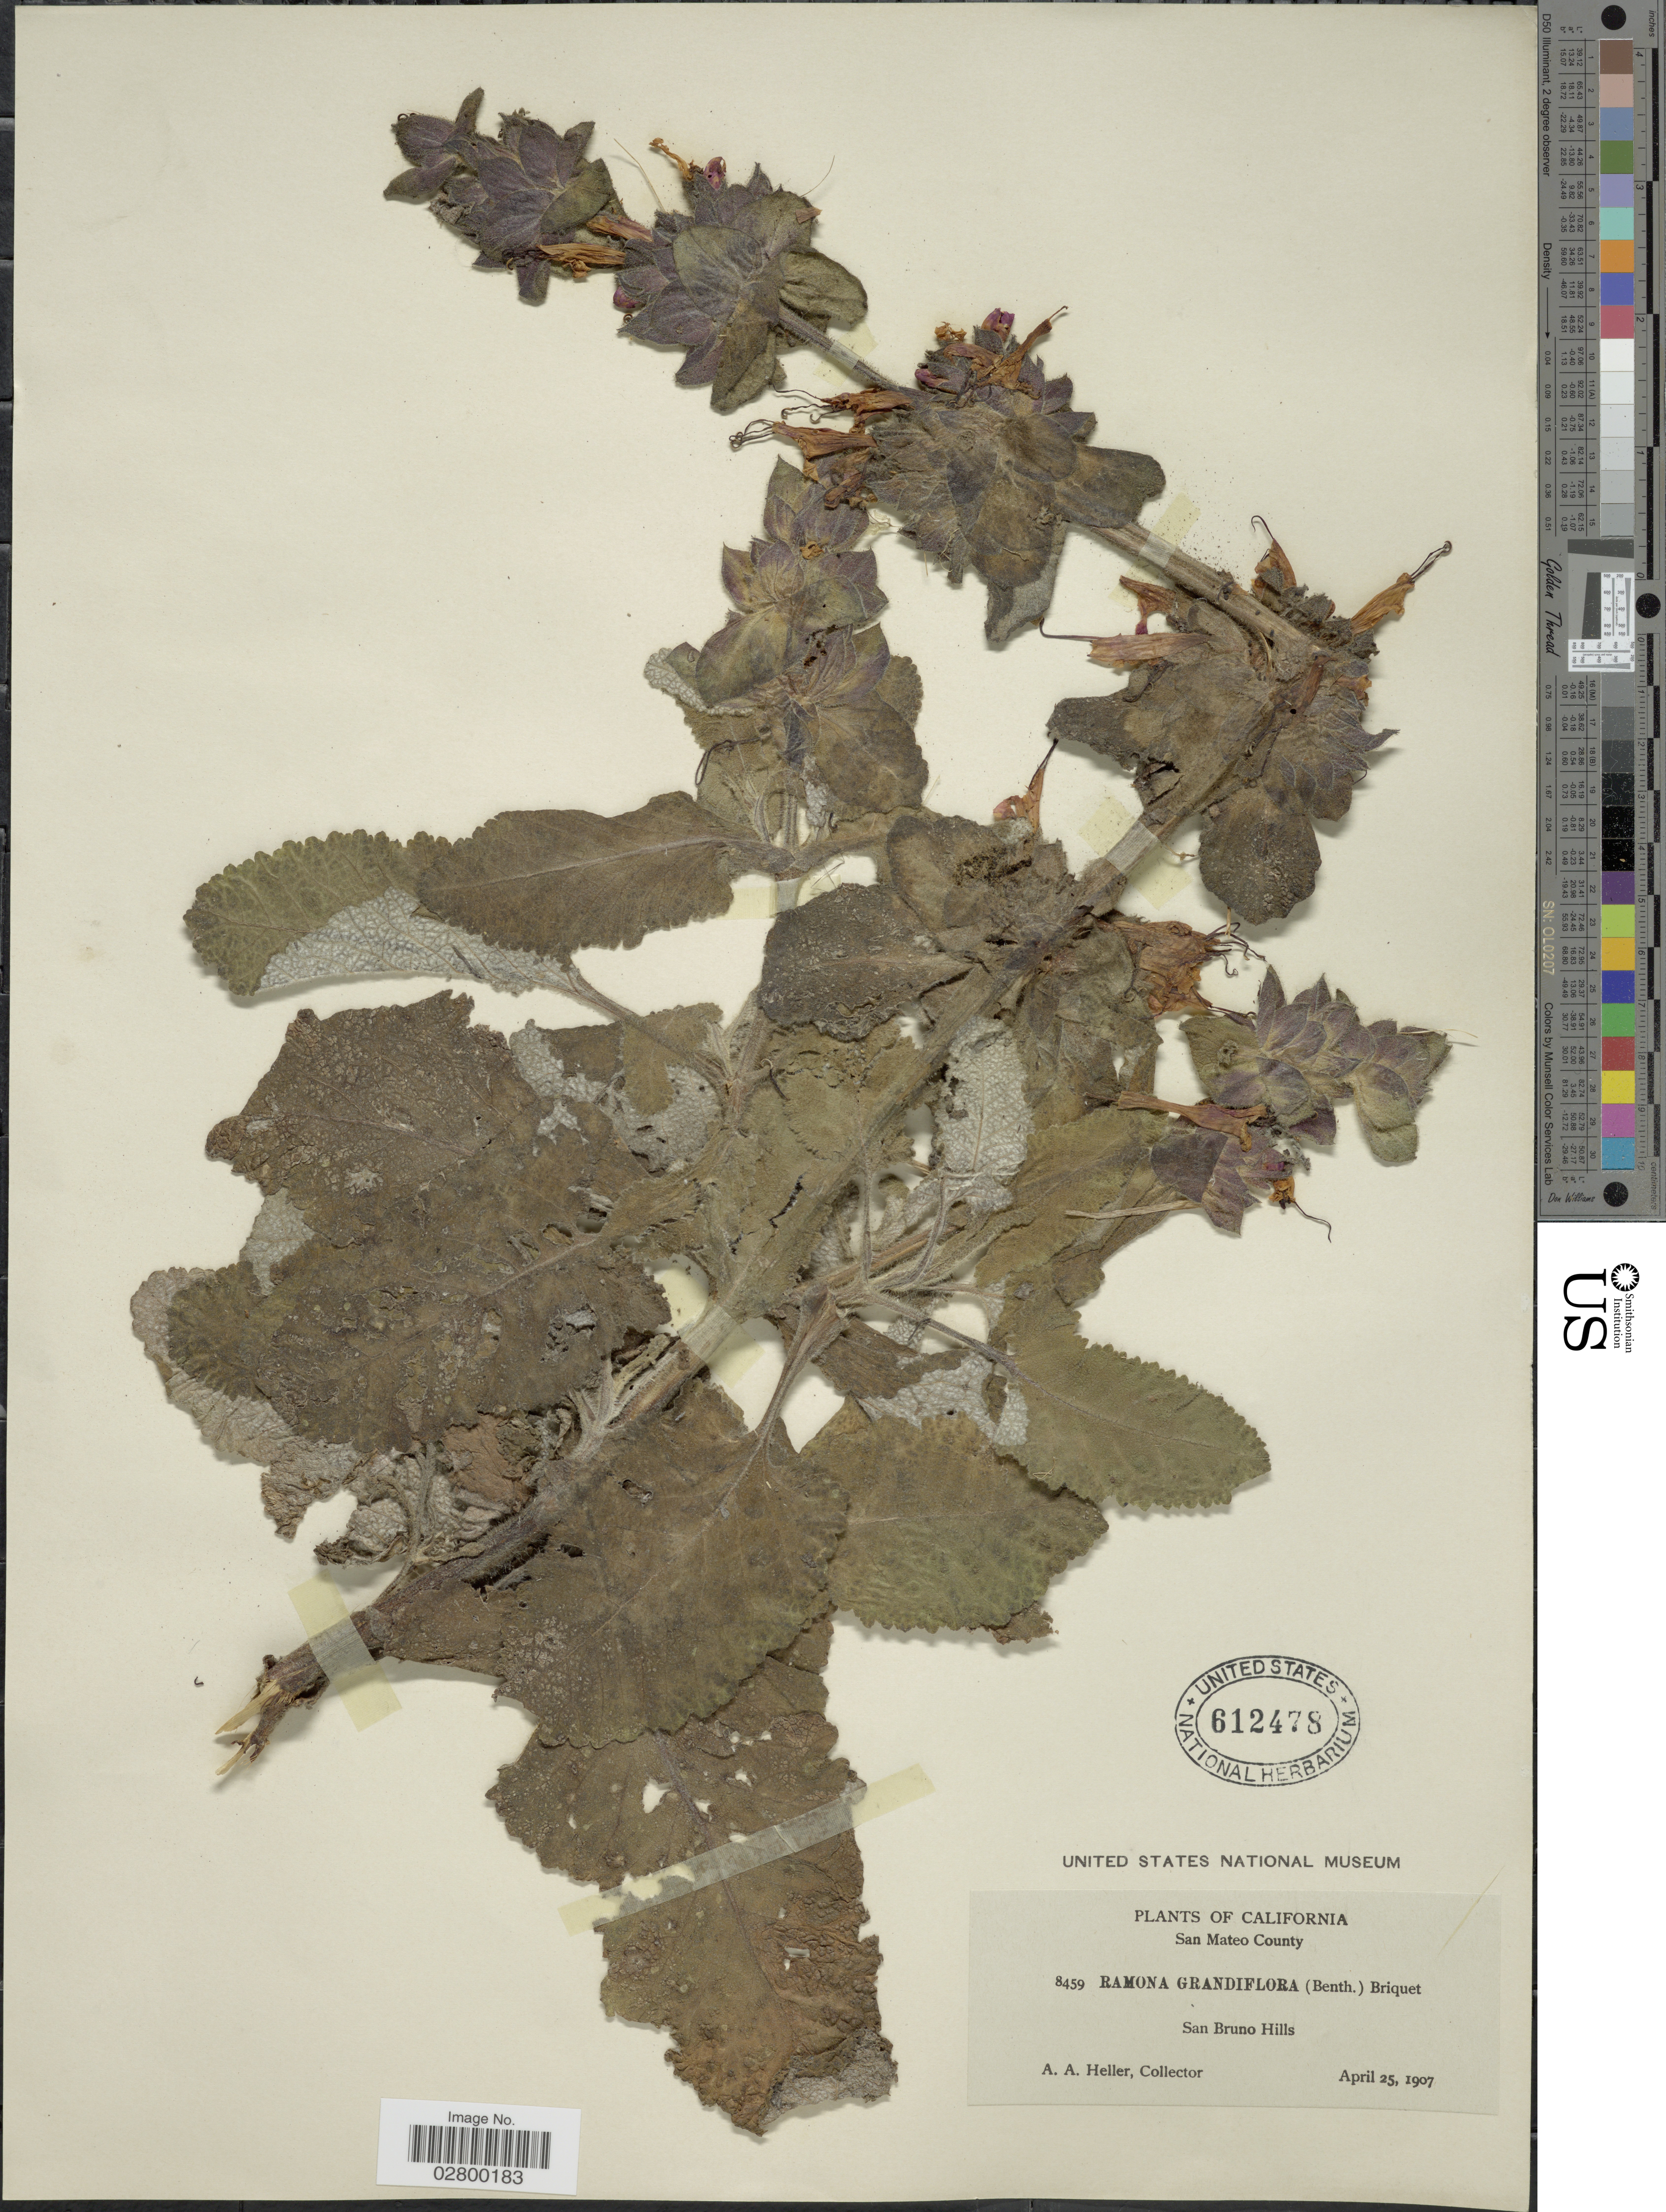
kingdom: Plantae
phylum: Tracheophyta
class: Magnoliopsida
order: Lamiales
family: Lamiaceae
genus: Salvia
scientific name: Salvia spathacea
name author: Greene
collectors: A. A. Heller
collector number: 8459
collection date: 1907-04-25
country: United States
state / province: California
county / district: San Mateo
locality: San Mateo County, San Bruno Hills.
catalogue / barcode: US 612478